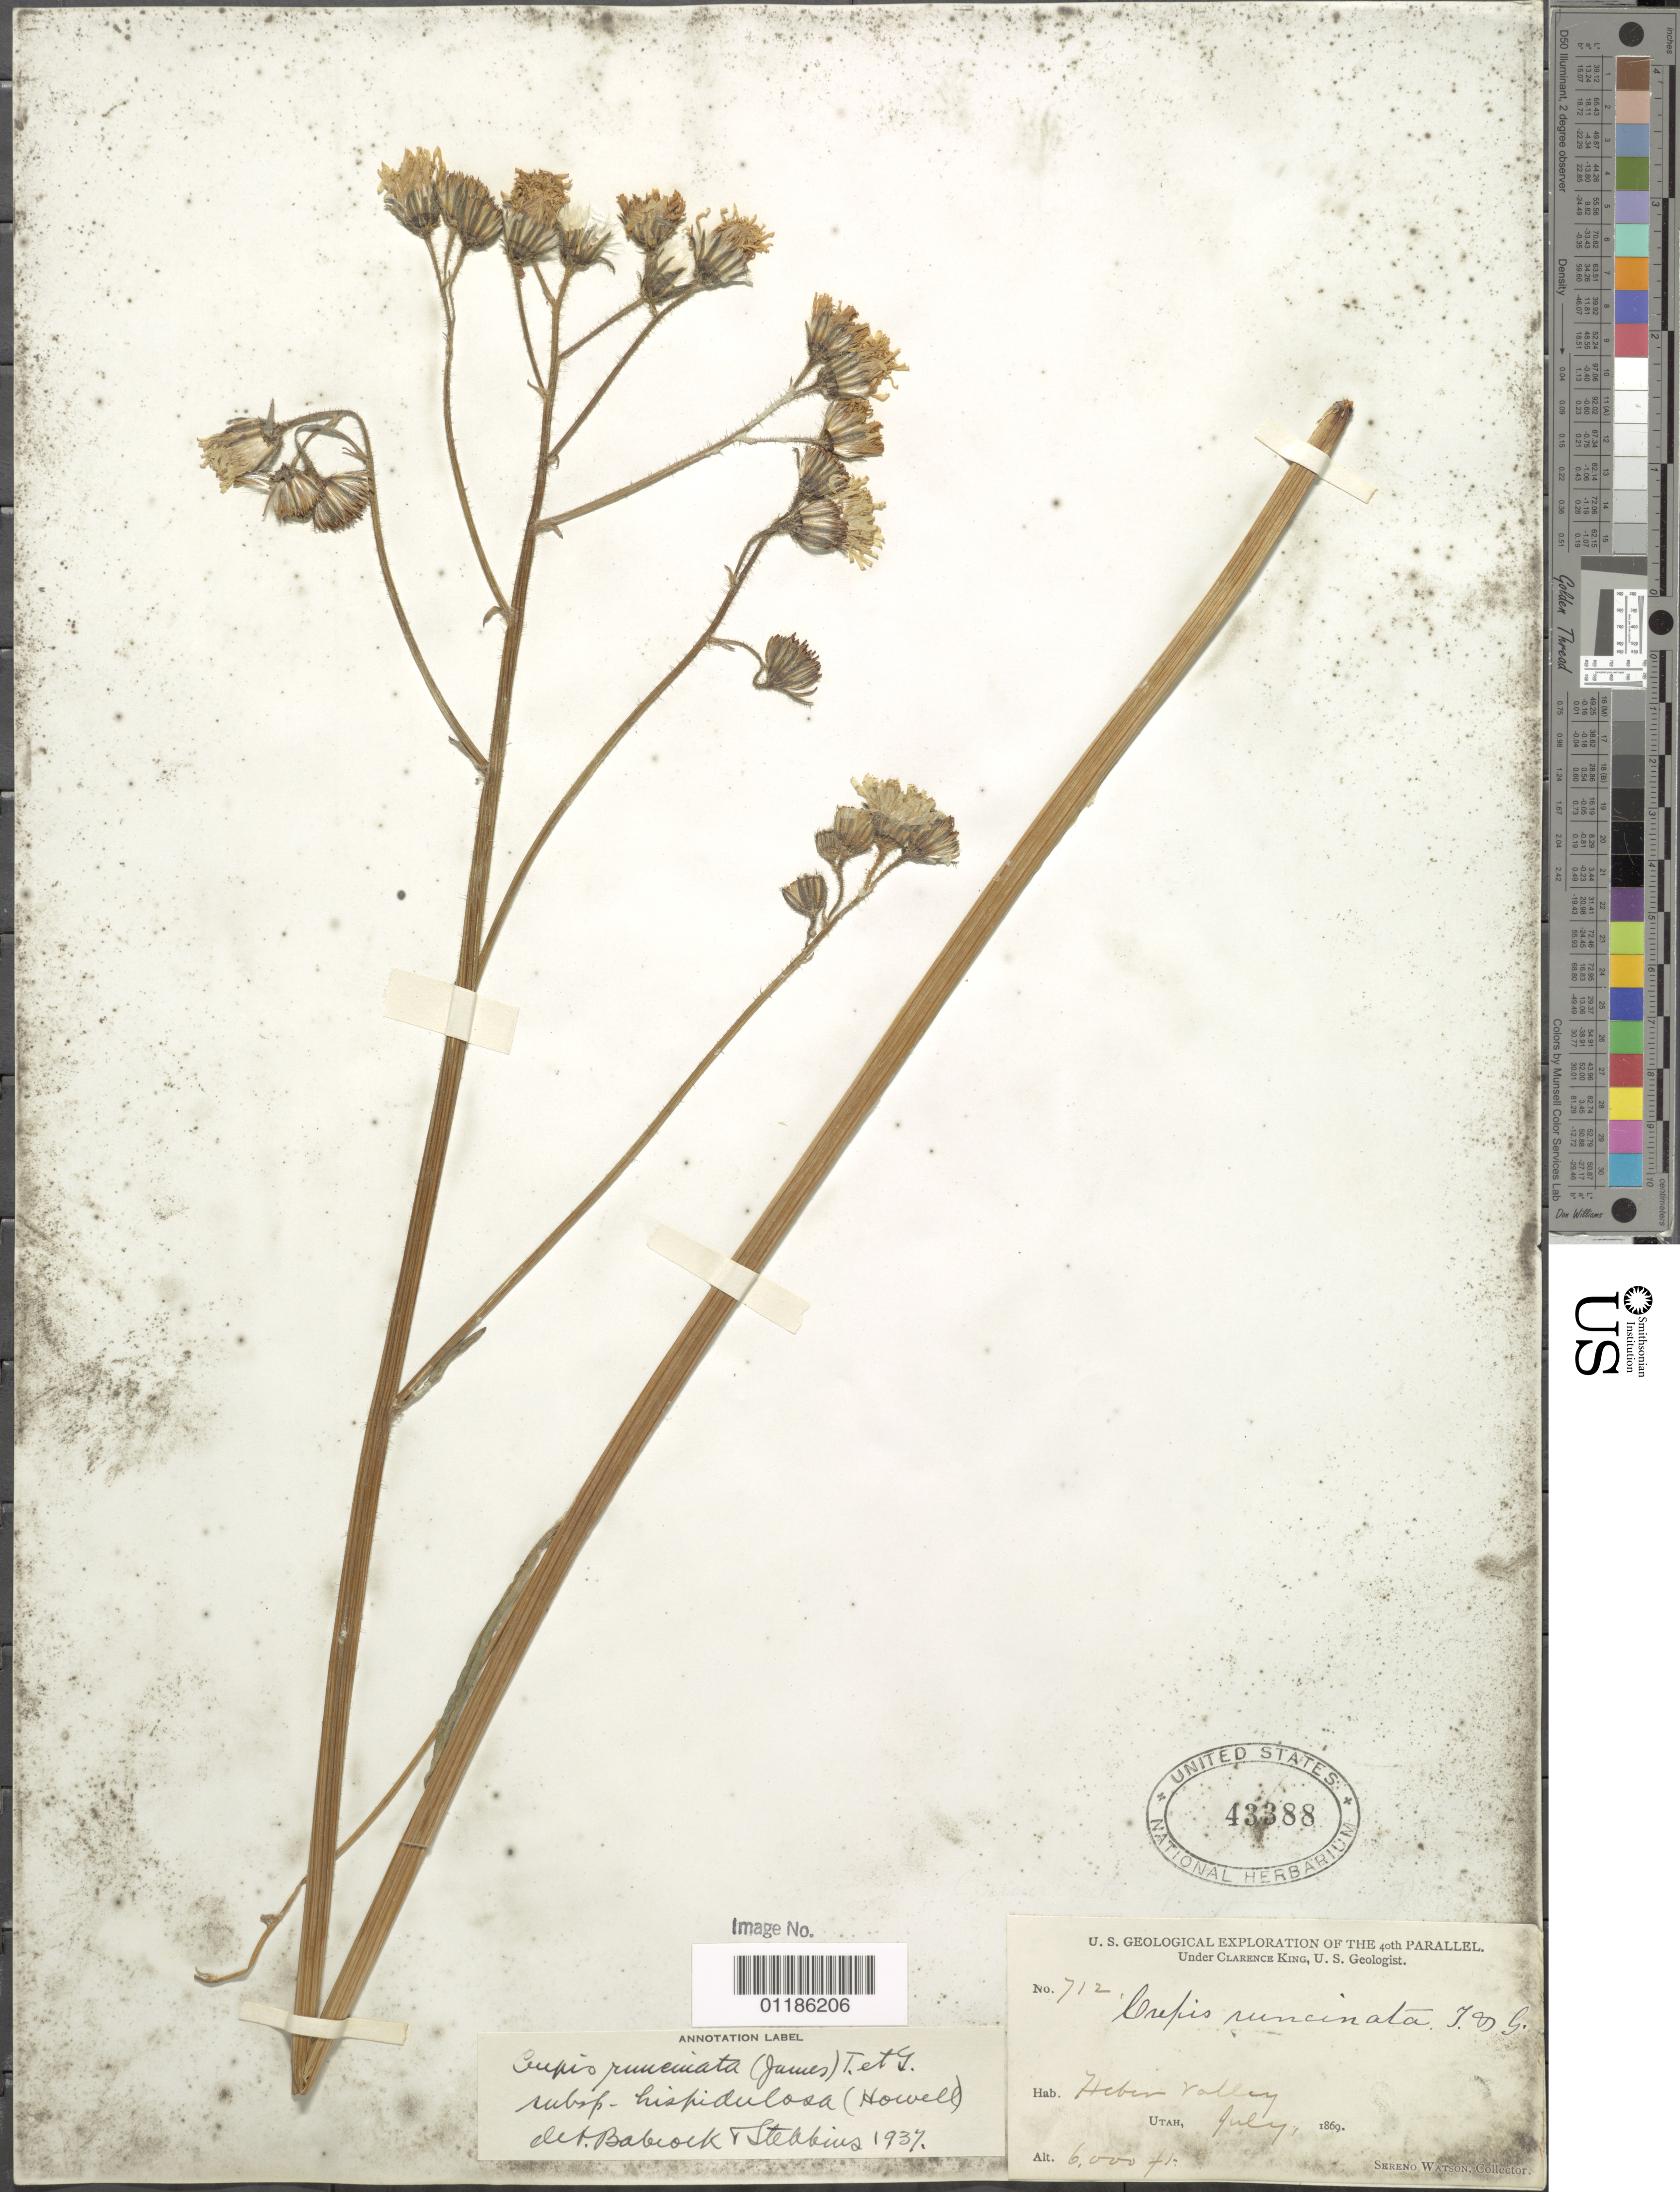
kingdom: Plantae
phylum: Tracheophyta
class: Magnoliopsida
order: Asterales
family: Asteraceae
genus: Crepis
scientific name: Crepis runcinata subsp. hispidulosa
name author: (Howell ex Rydb.) Babc. & Stebbins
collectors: S. Watson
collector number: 712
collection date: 1869-07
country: United States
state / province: Utah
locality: Heber Valley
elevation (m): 1829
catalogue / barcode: US 43388